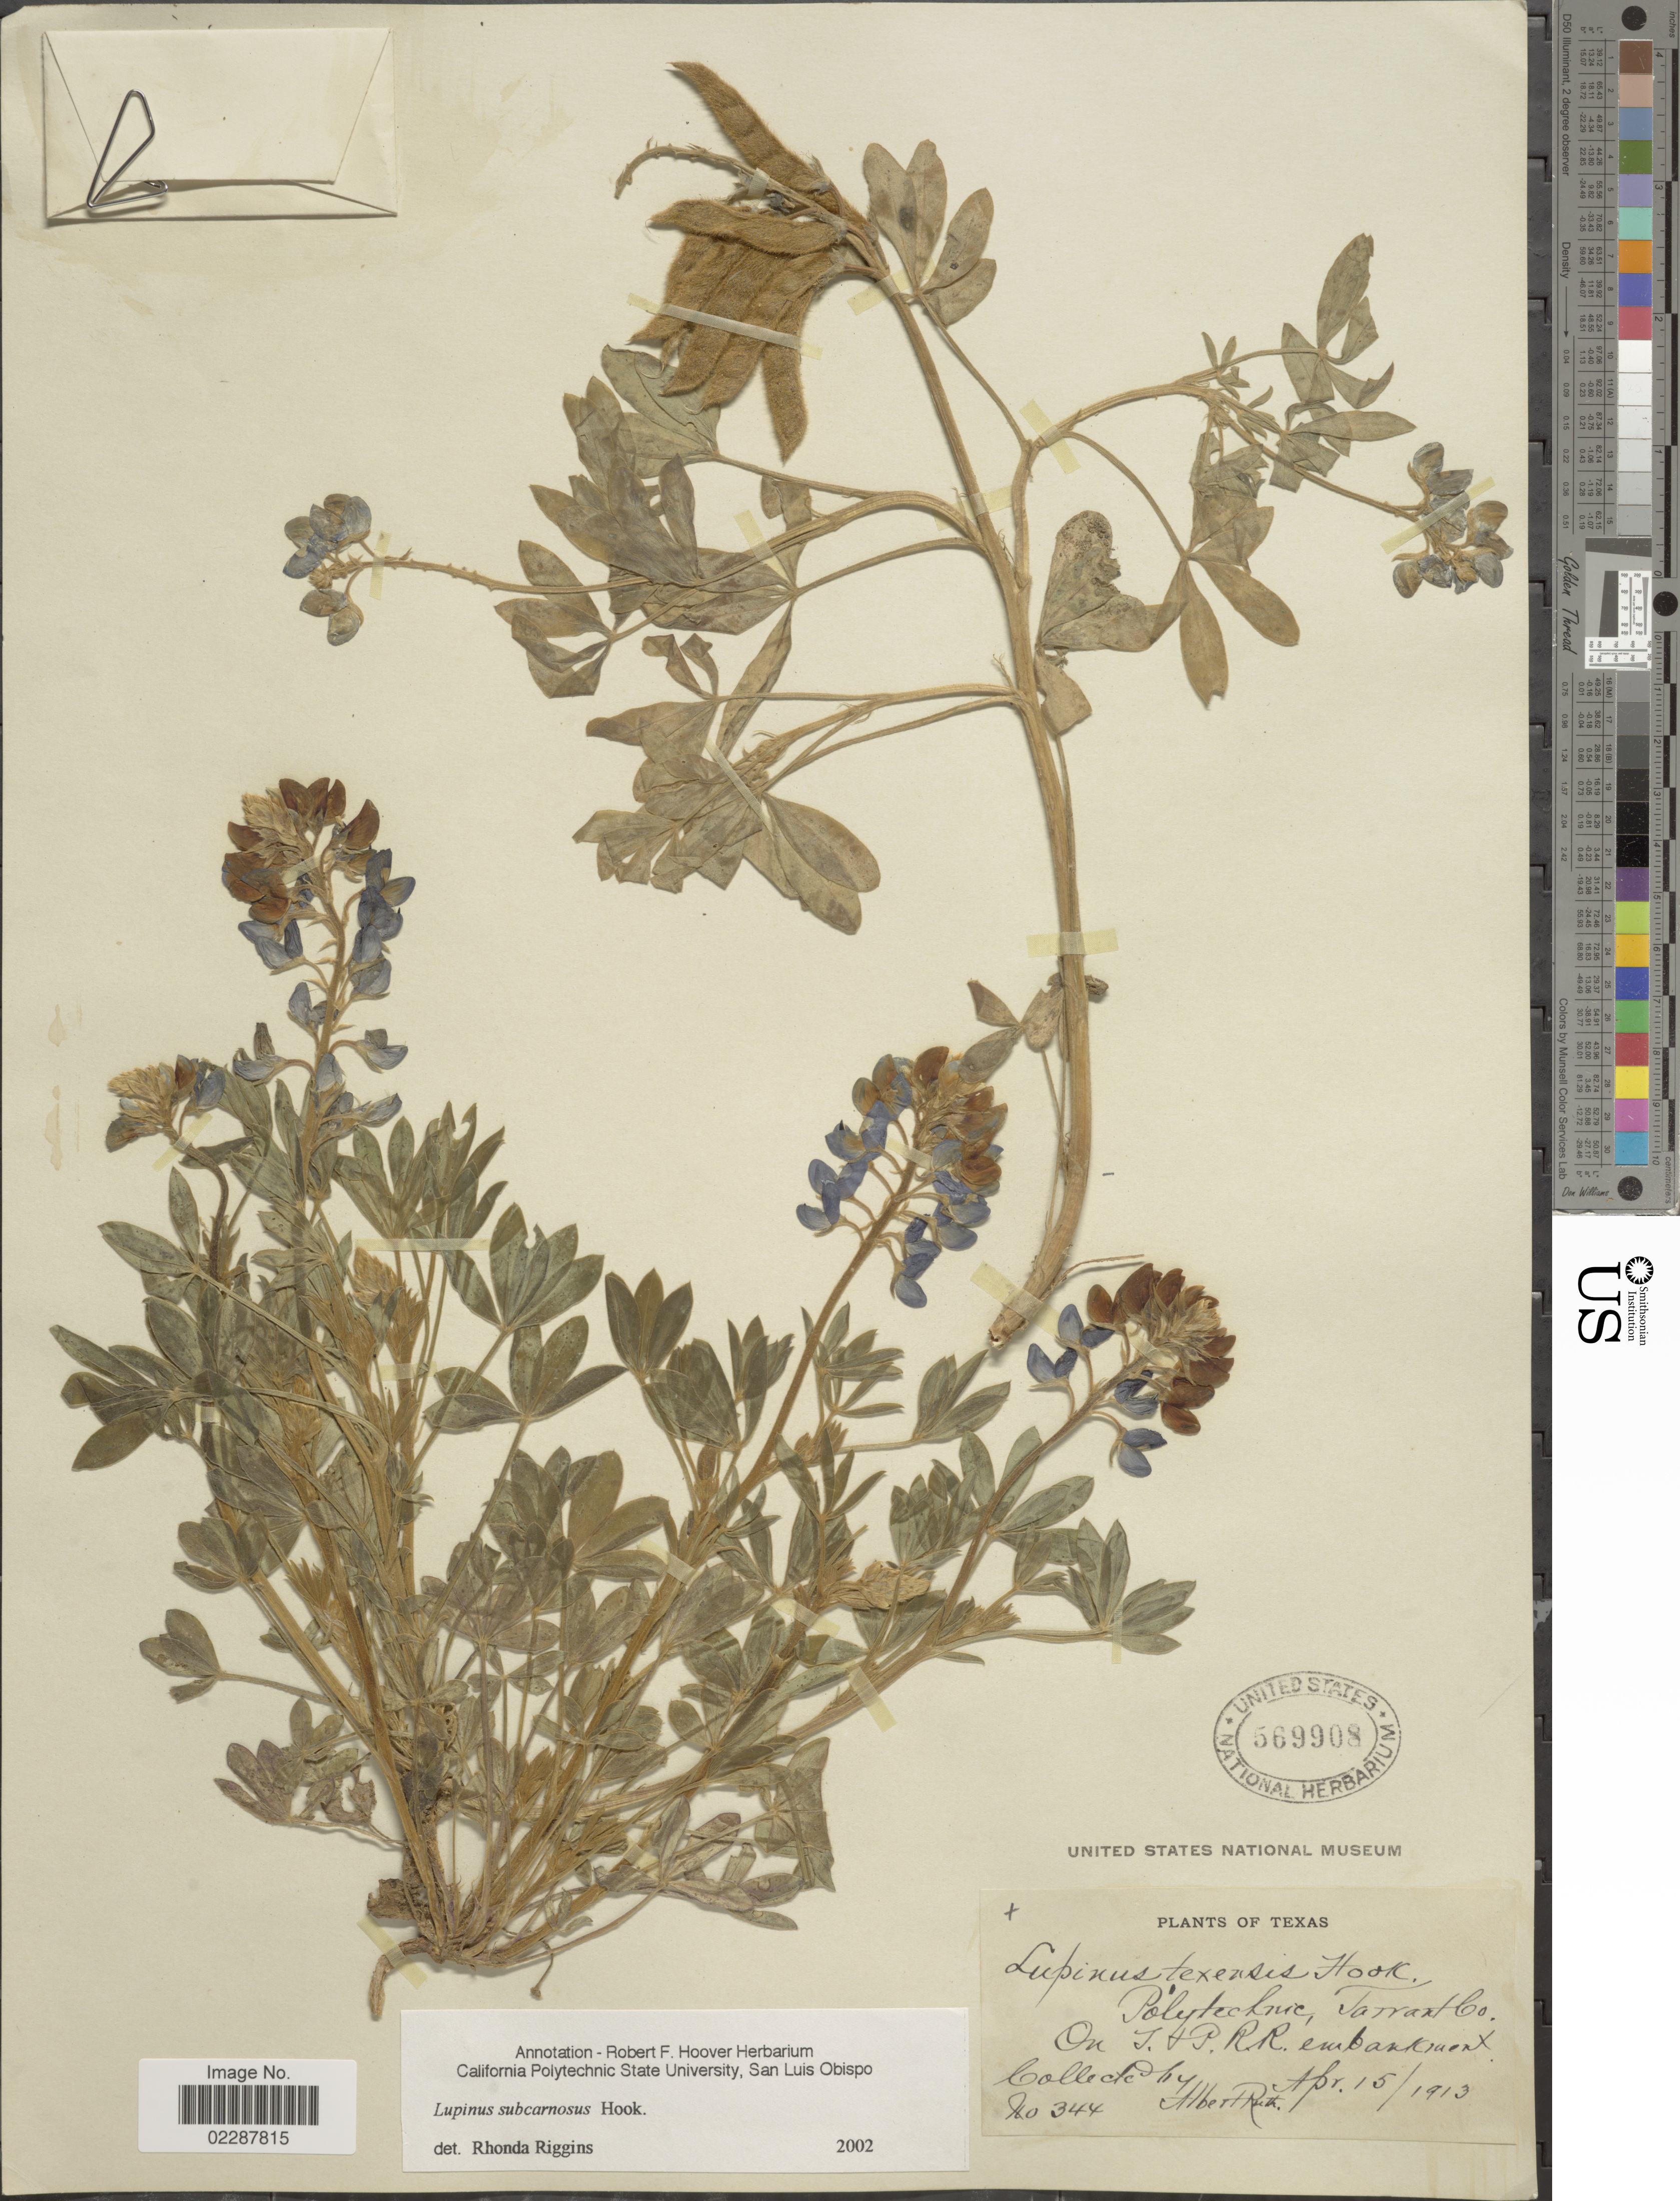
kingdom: Plantae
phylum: Tracheophyta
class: Magnoliopsida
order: Fabales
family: Fabaceae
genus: Lupinus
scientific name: Lupinus subcarnosus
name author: Hook.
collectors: A. Ruth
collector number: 344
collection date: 1913-04-15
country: United States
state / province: Texas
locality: On RR embankment, Polytechnic Tarrant Co.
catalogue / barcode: US 569908